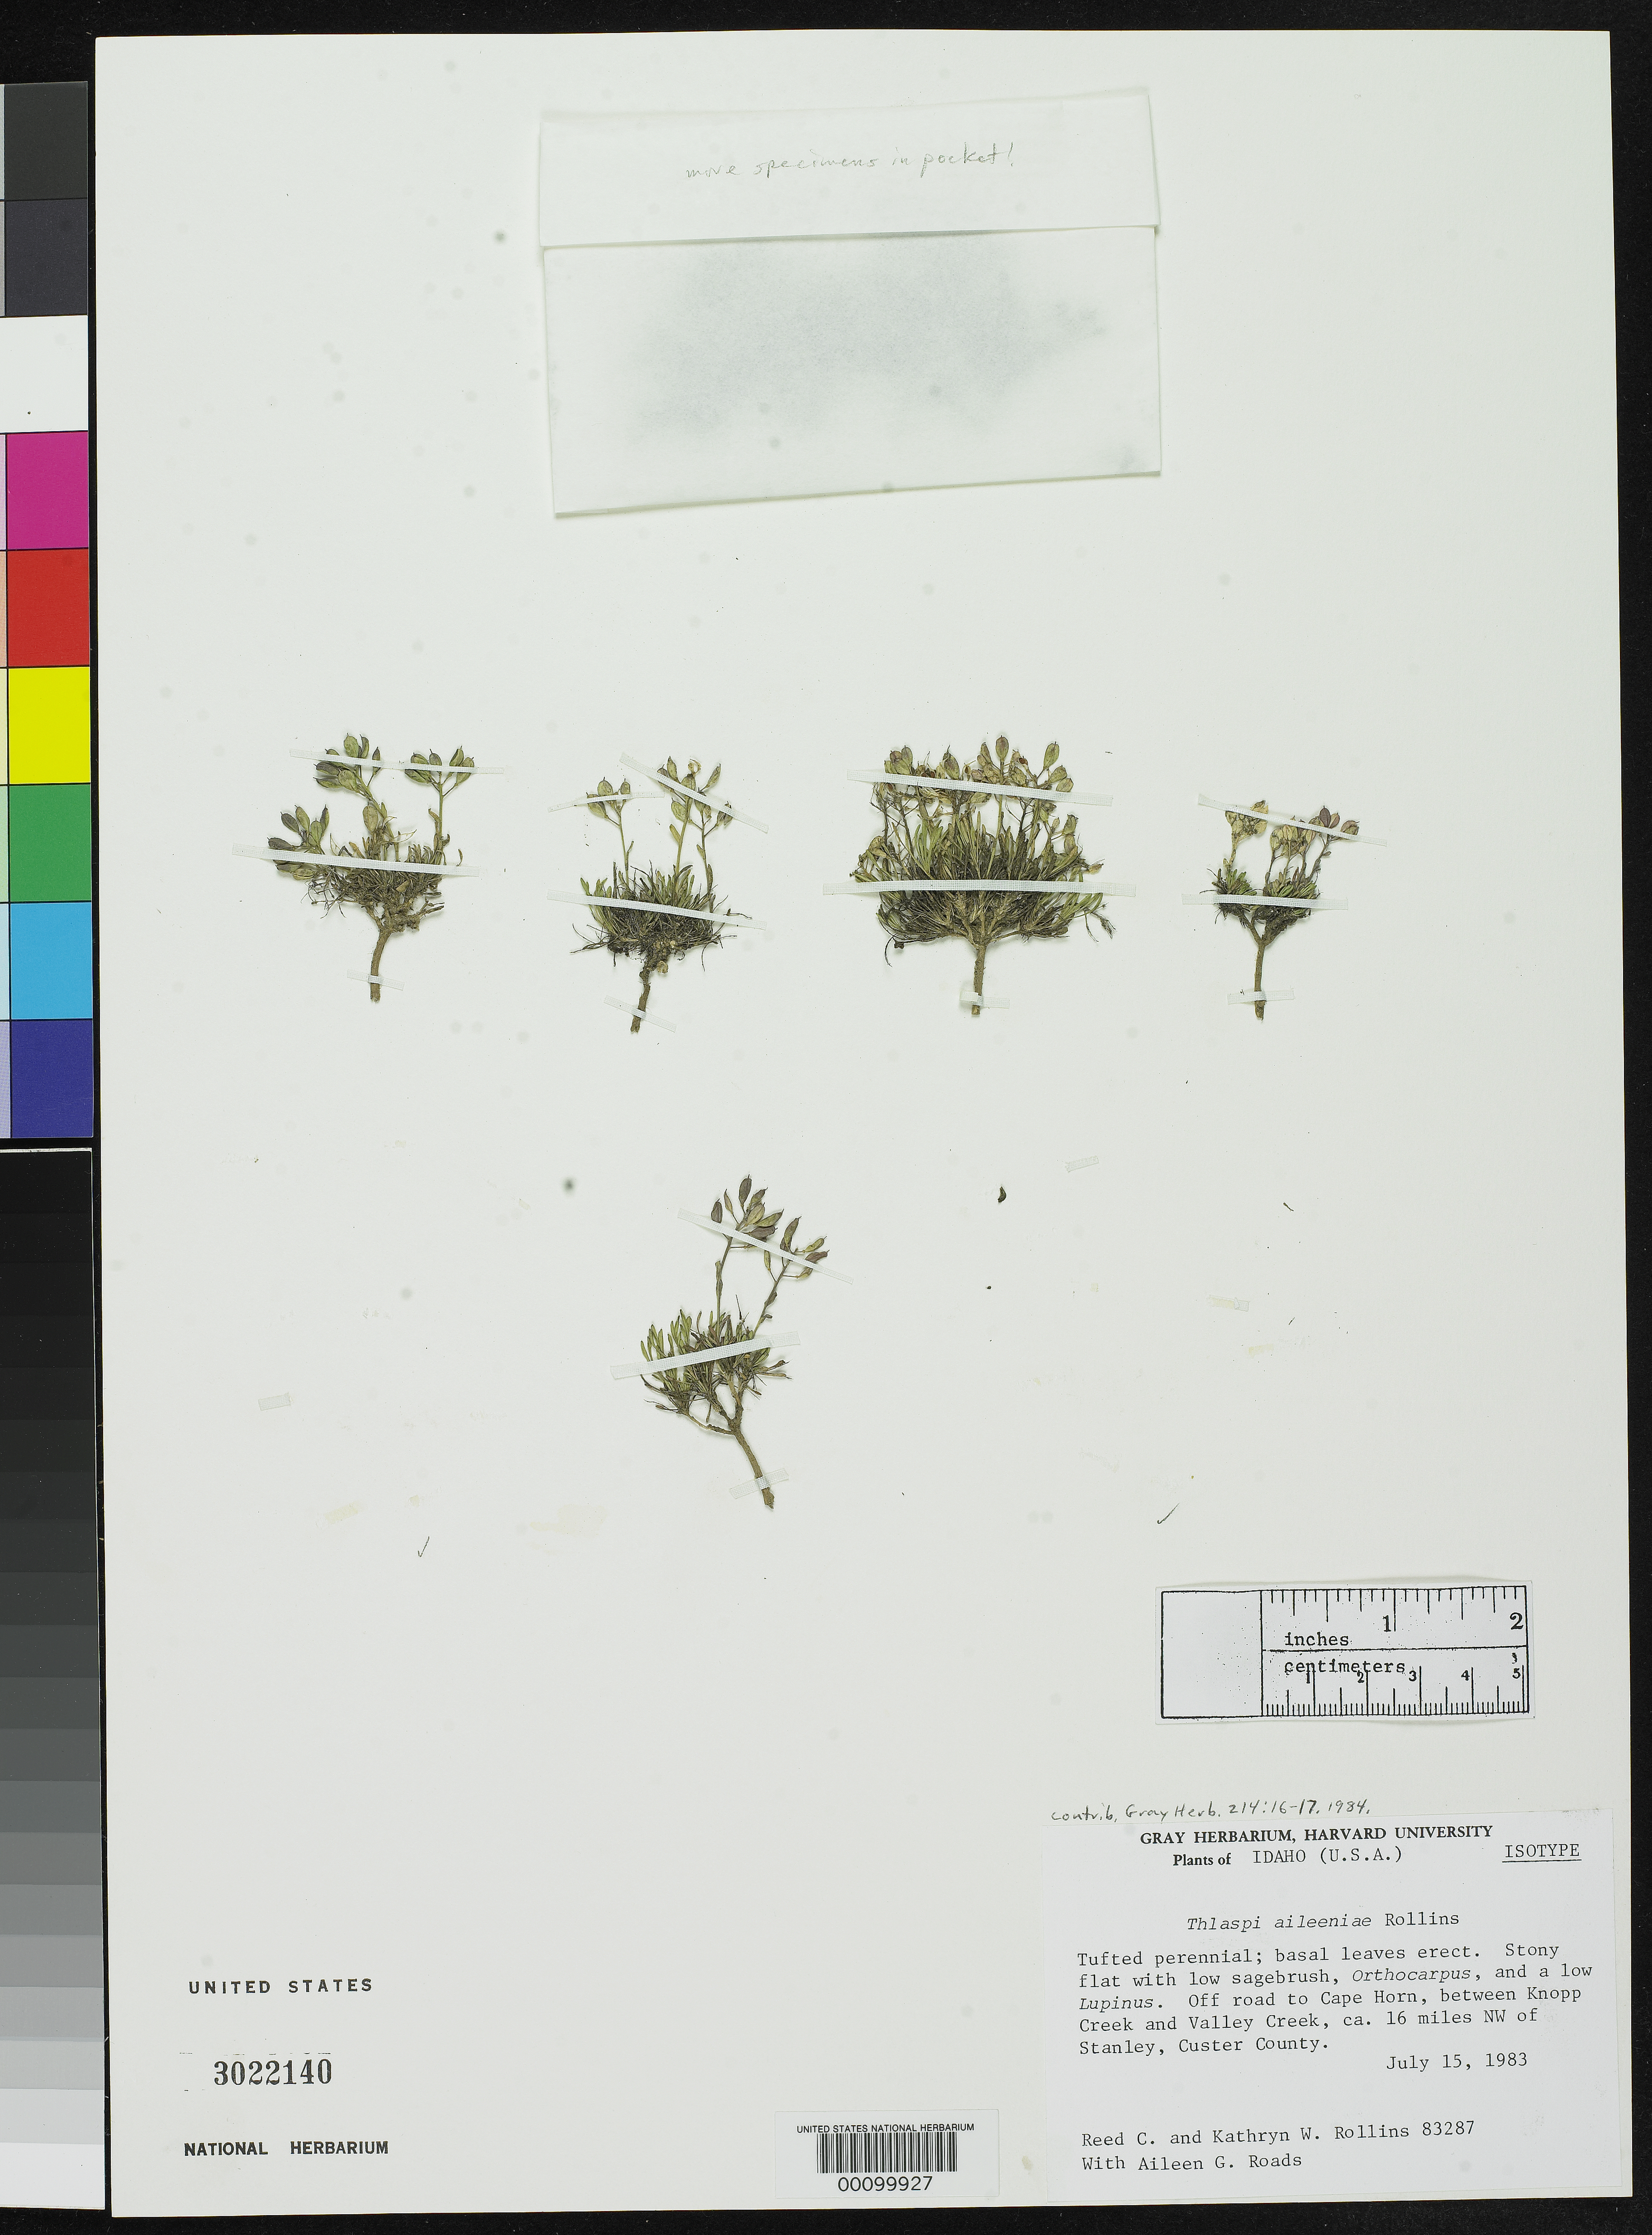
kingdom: Plantae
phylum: Tracheophyta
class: Magnoliopsida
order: Brassicales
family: Brassicaceae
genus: Thlaspi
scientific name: Thlaspi aileeniae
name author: Rollins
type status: Isotype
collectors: R. C. Rollins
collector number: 83287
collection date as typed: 15 Jul 1983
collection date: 1983-07-15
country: United States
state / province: Idaho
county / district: Custer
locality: Ca. 16 mi NW of Stanley, between Knopp Cr. and Valley Cr.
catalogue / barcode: US 3022140